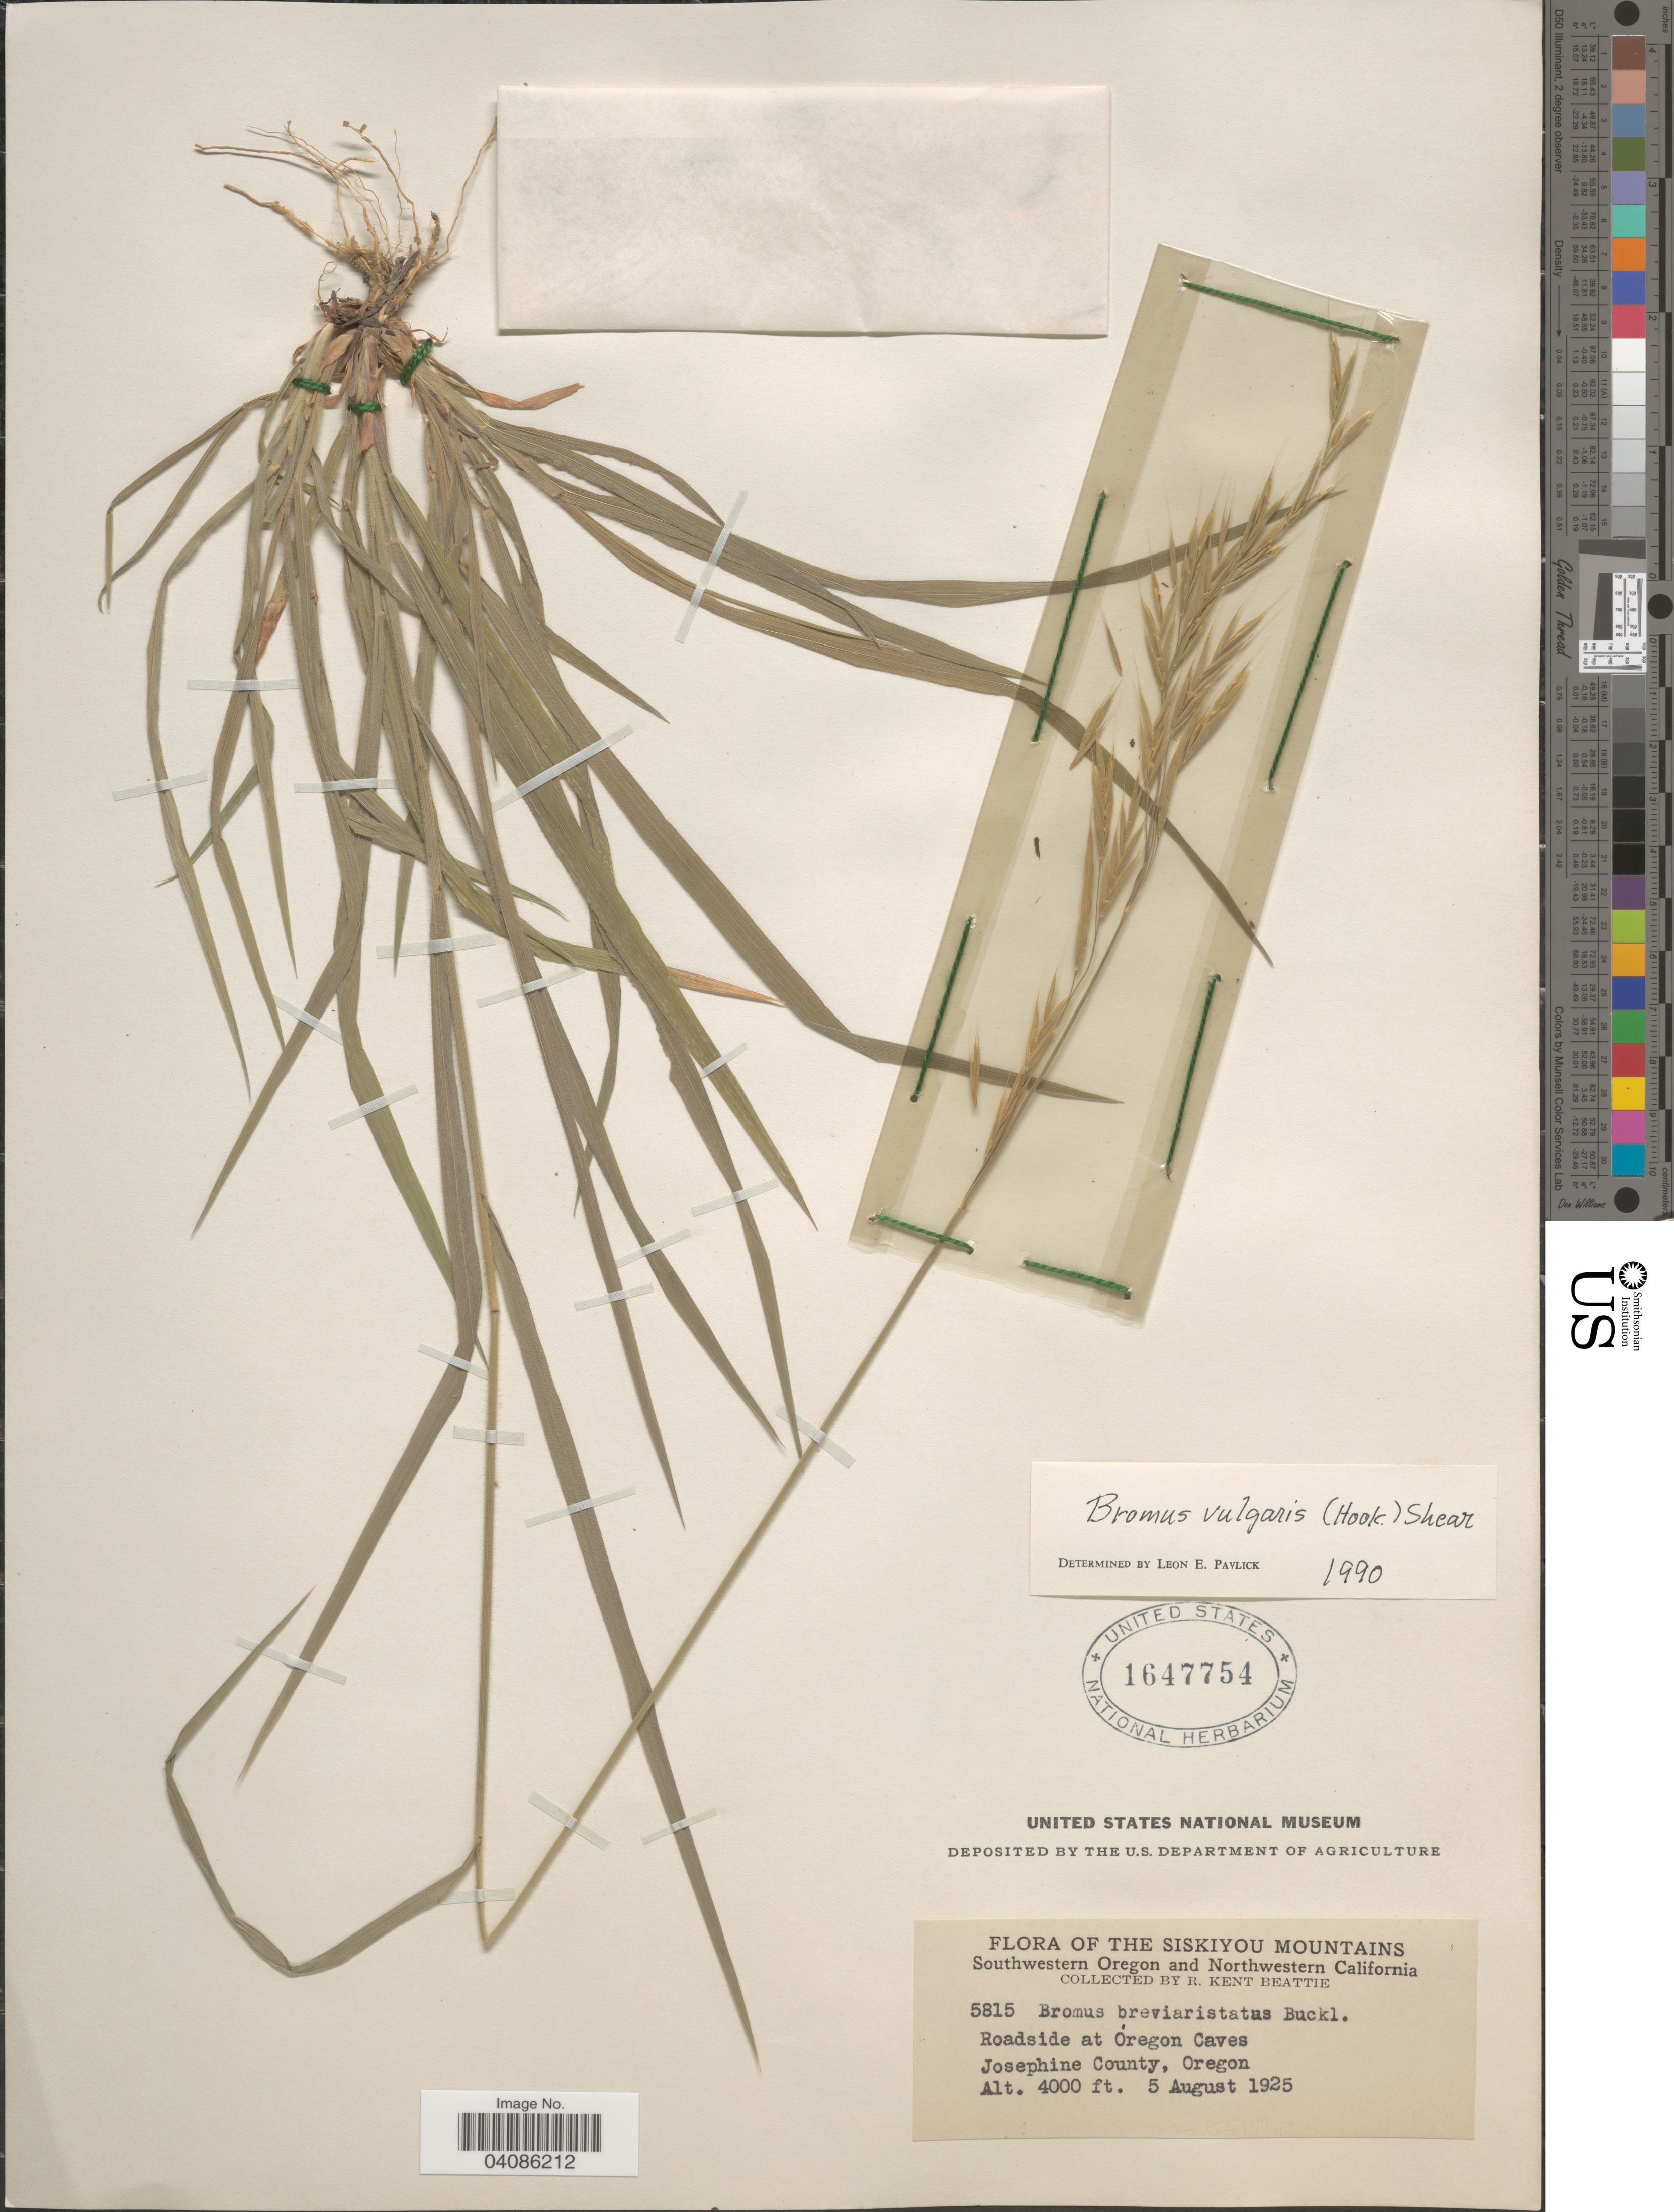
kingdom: Plantae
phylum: Tracheophyta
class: Liliopsida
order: Poales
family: Poaceae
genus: Bromus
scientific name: Bromus texensis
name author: (Shear) Hitchc.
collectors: R. K. Beattie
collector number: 5815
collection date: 1925-08-05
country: United States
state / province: Oregon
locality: The Siskiyou Mountains. Southwestern Oregon. Roadside at Oregon Caves, Josephine County.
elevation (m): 1219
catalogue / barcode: US 1647754